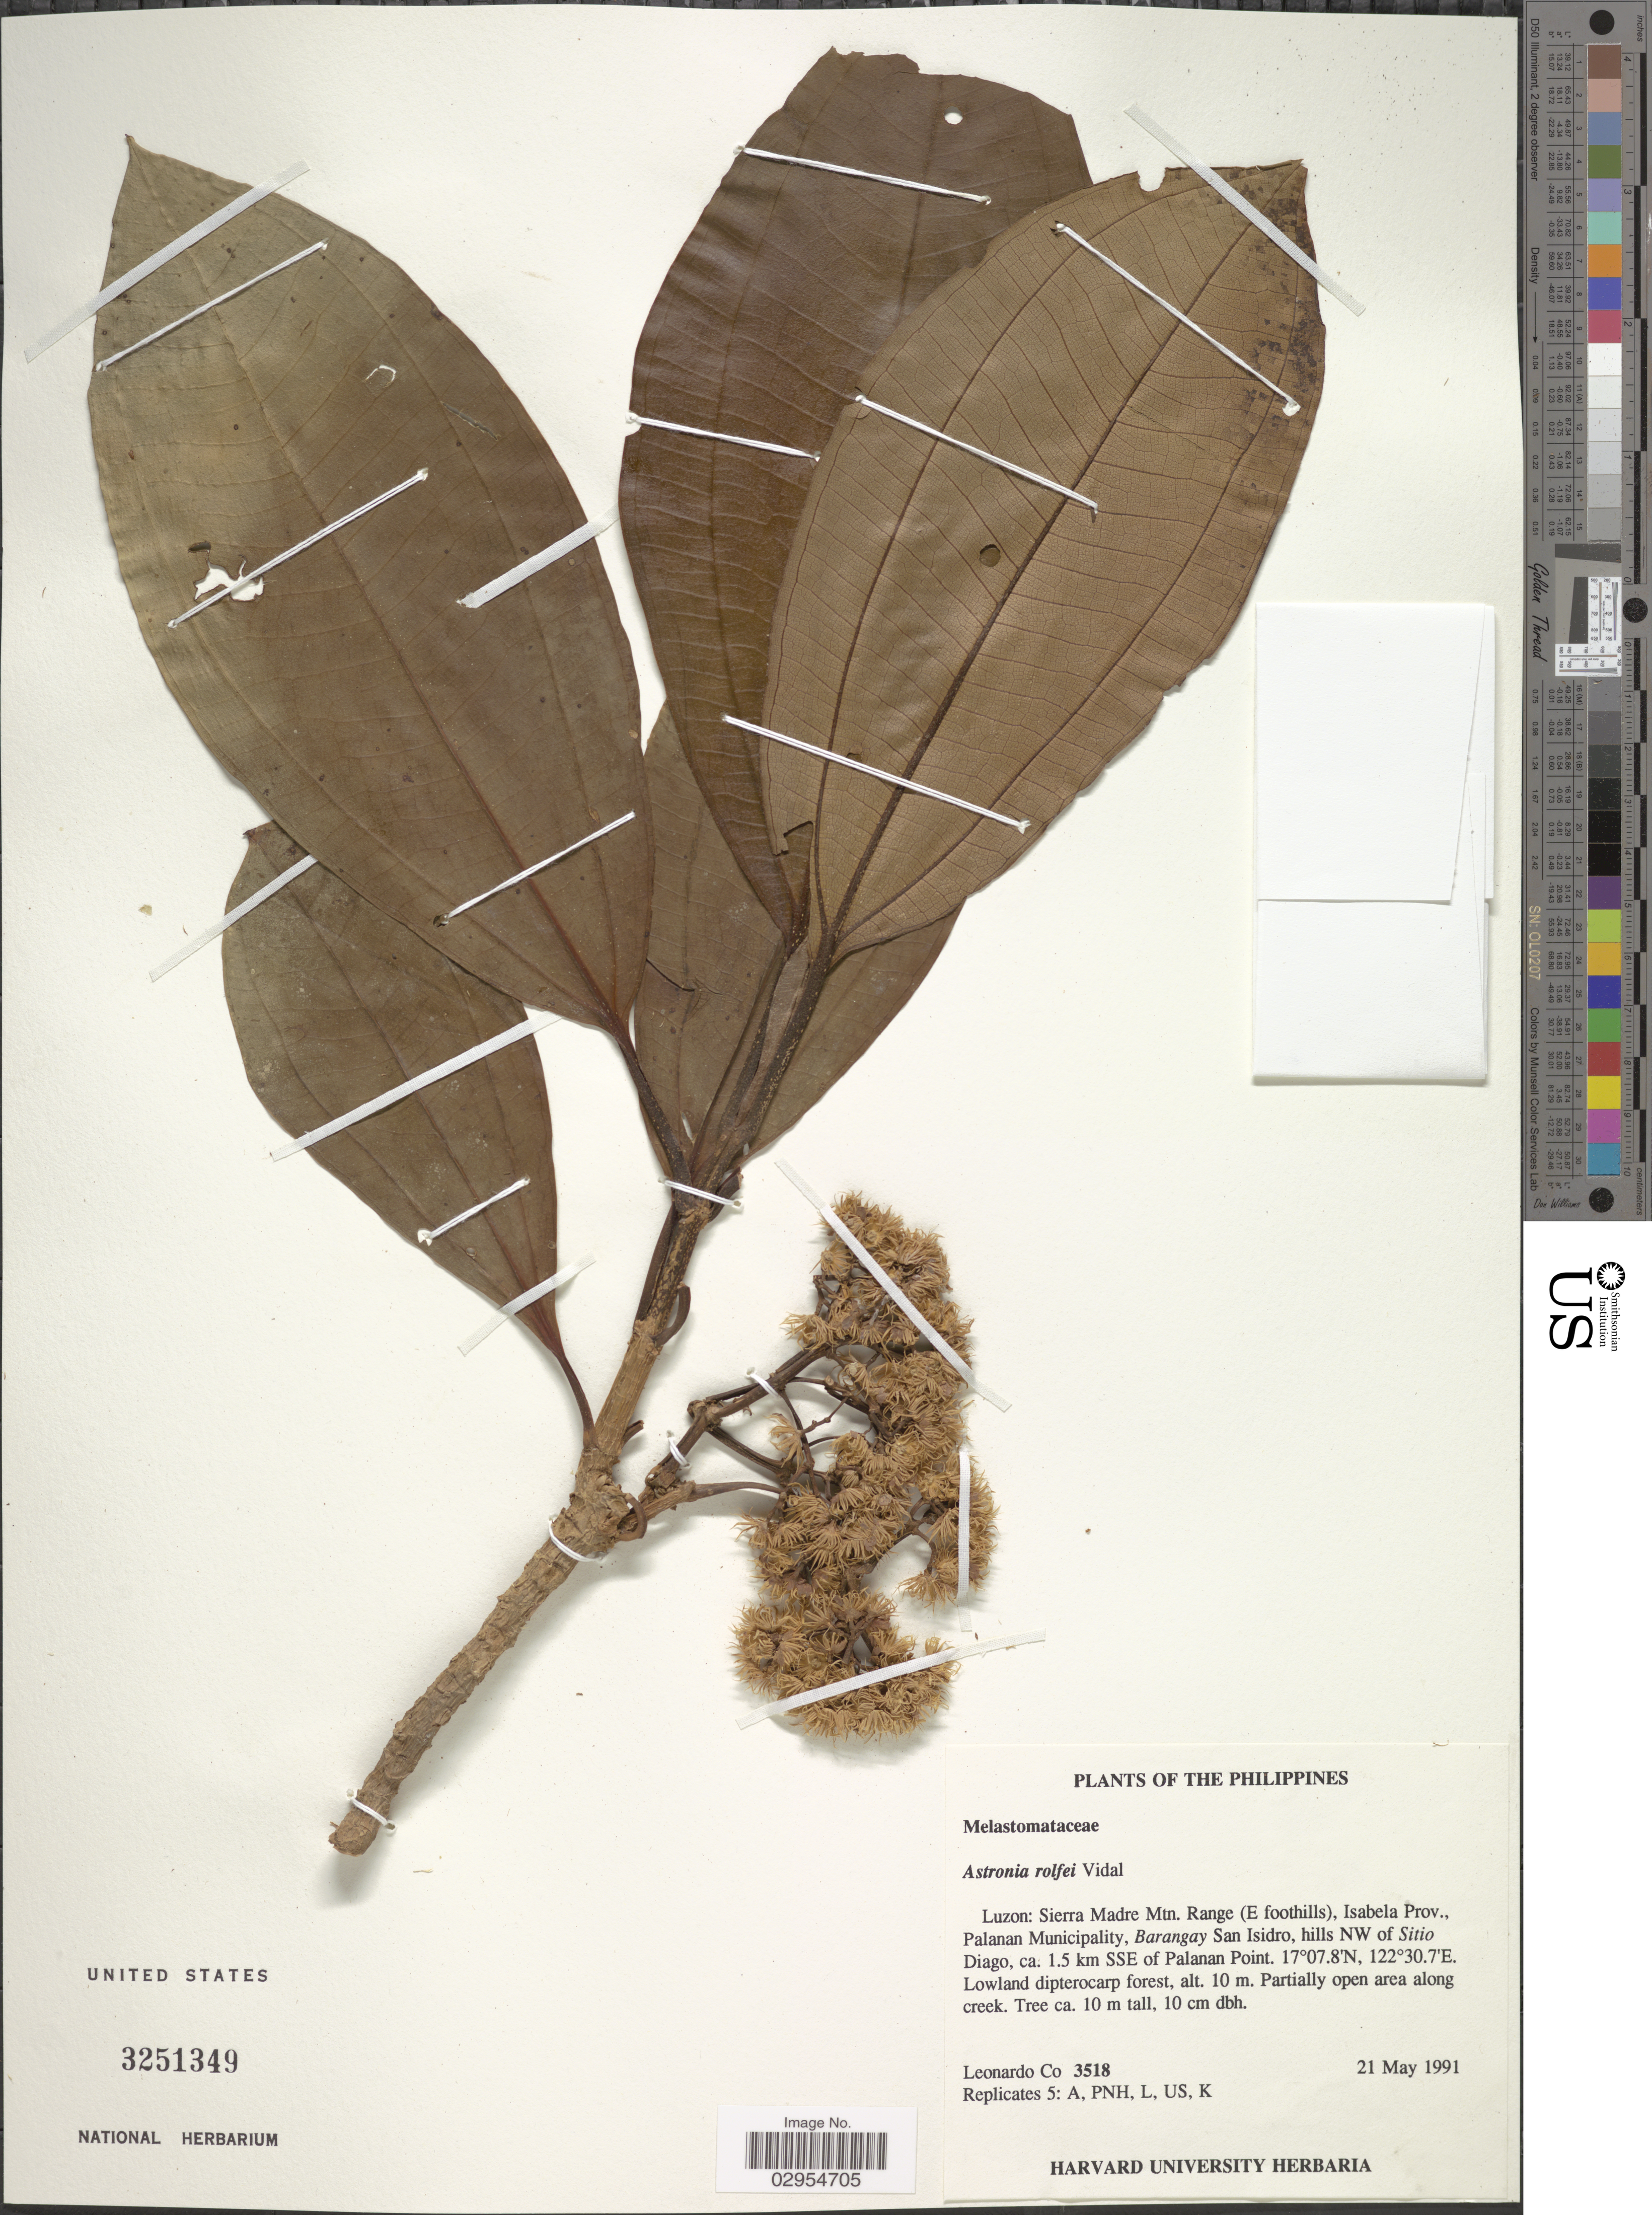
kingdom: Plantae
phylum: Tracheophyta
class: Magnoliopsida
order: Myrtales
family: Melastomataceae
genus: Astronia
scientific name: Astronia rolfei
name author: S. Vidal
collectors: L. Co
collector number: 3518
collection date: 1991-05-21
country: Philippines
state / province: Cagayan Valley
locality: Luzon: Sierra Madre Mtn. Range (E foothills), Isabela Prov., Palanan Municipality, Barangay San Isidro, hills NW of Sitio Diago, ca. 1.5 km SSE of Palanan Point.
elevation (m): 10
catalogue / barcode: US 3251349